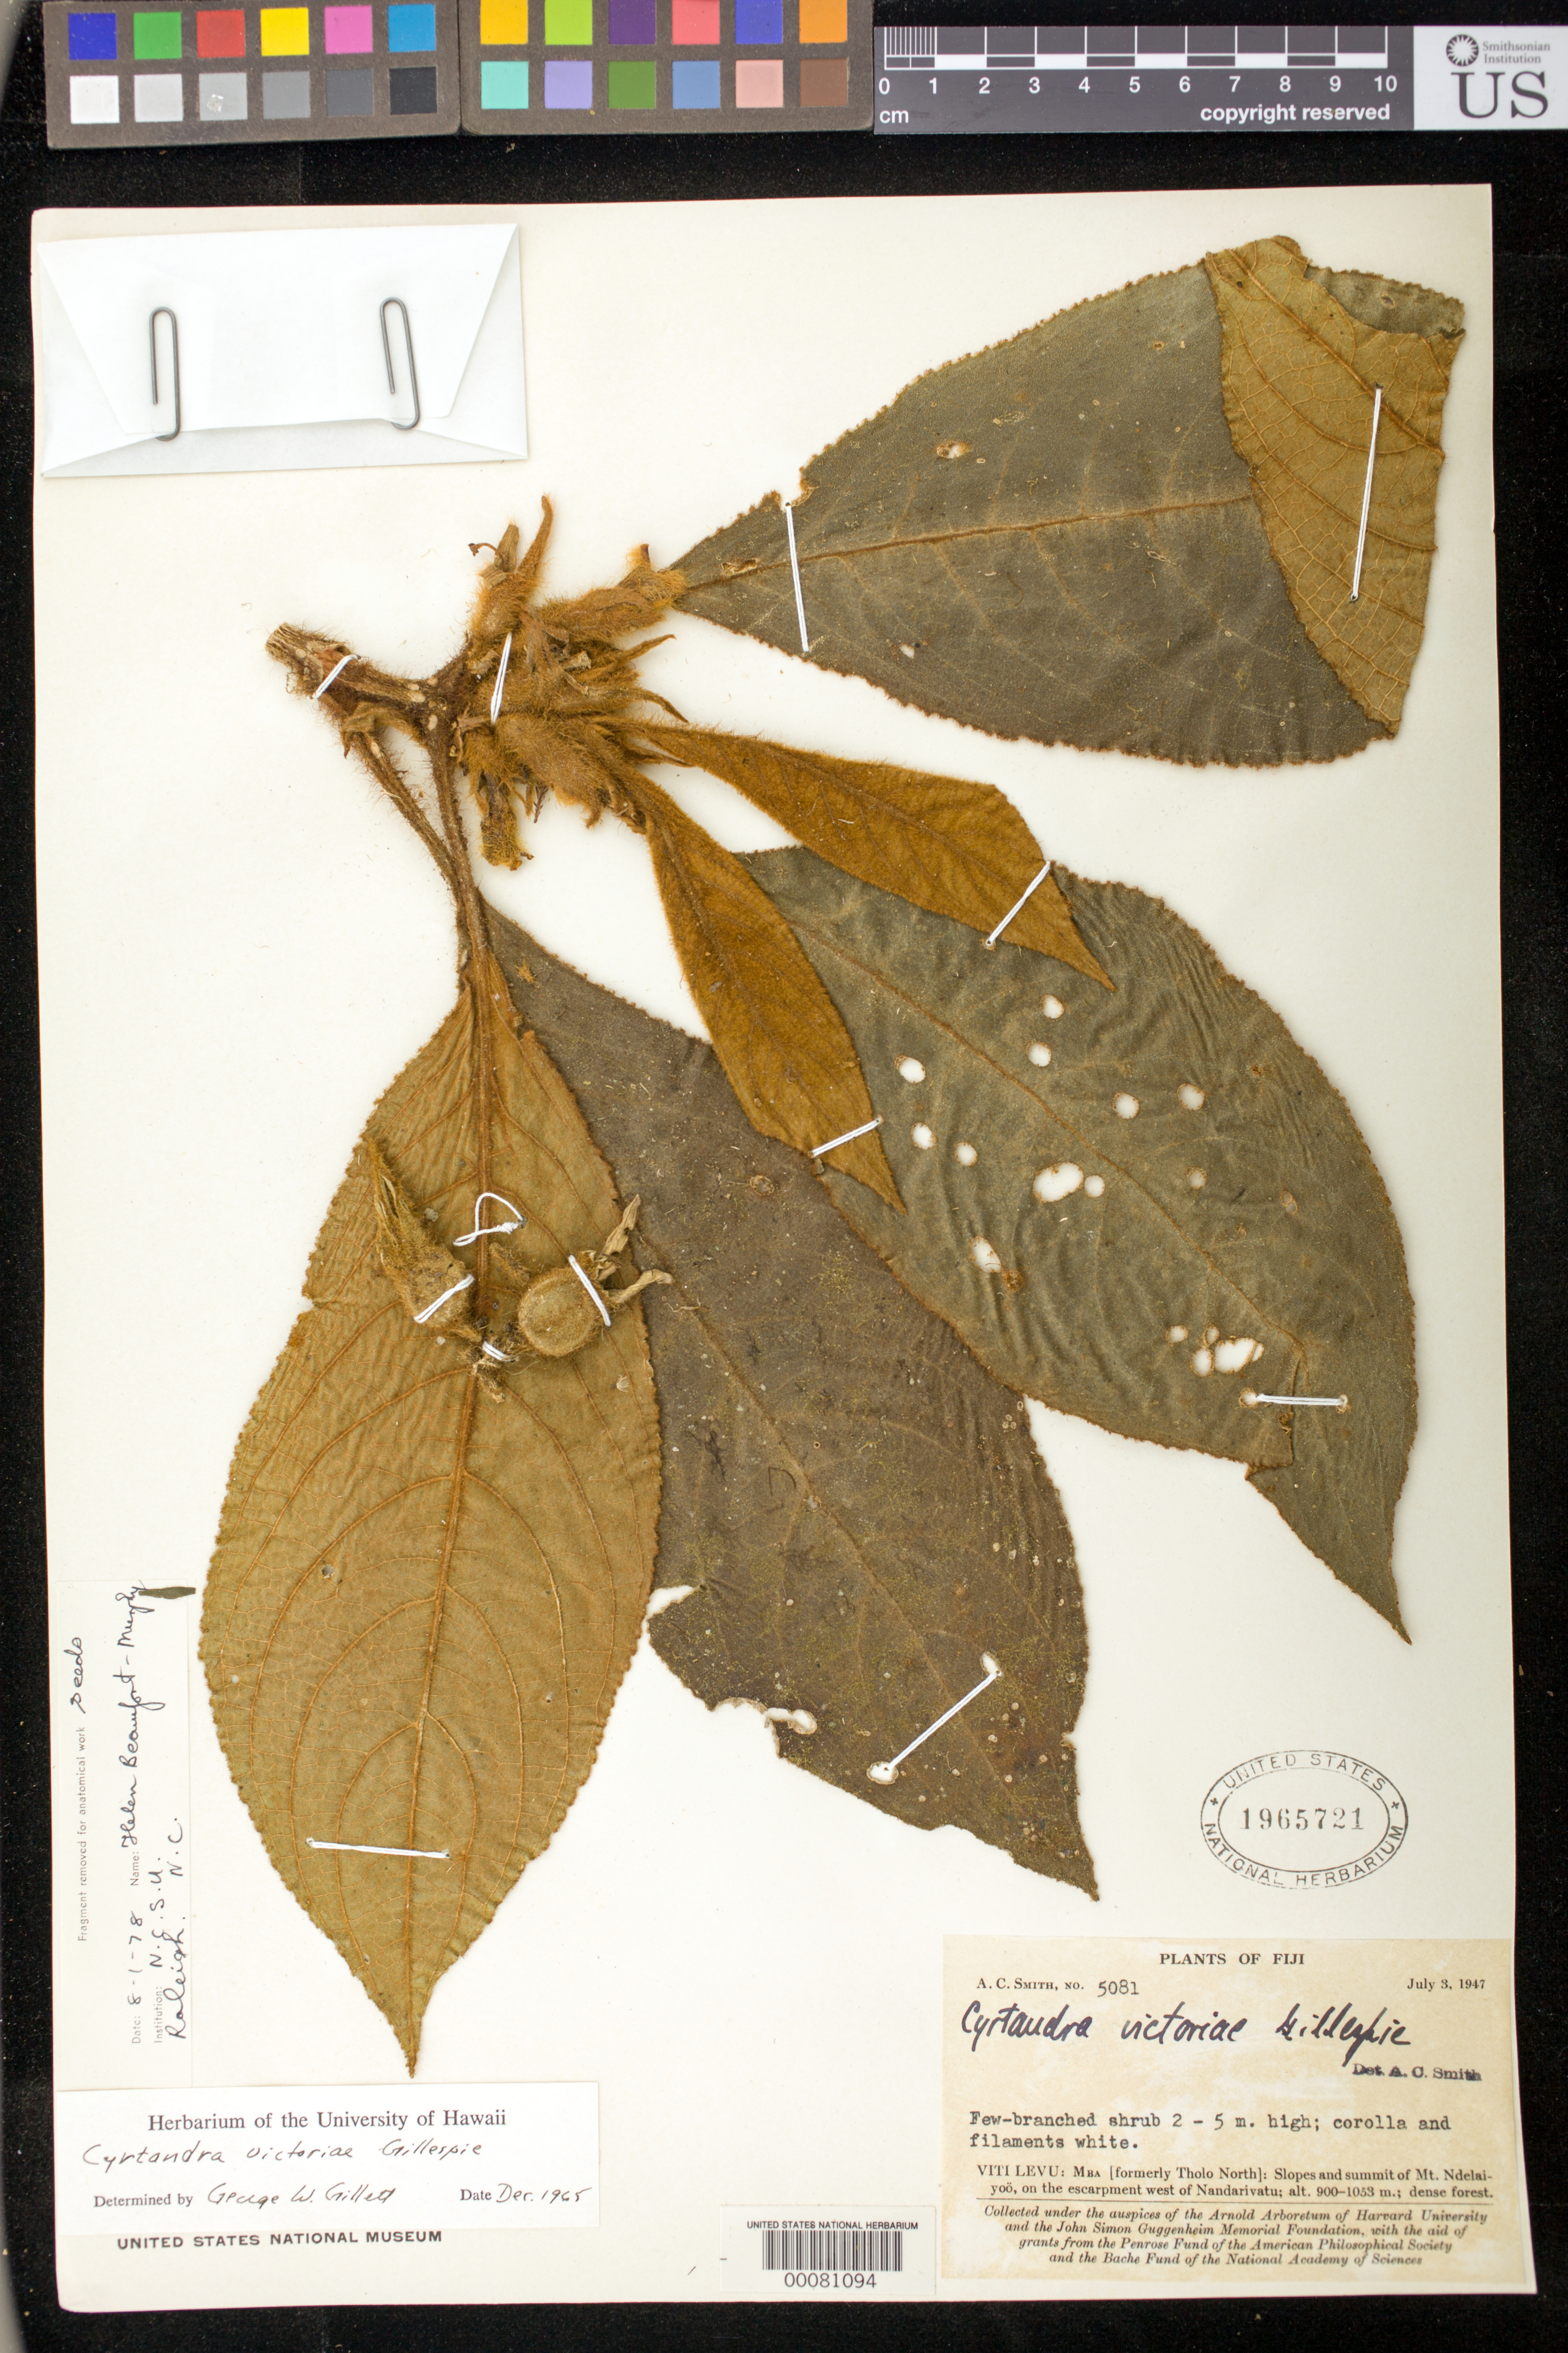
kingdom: Plantae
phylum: Tracheophyta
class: Magnoliopsida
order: Lamiales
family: Gesneriaceae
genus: Cyrtandra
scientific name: Cyrtandra victoriae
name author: Gillespie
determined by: Gillett, G. W.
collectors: A. C. Smith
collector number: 5081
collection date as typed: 03 Jul 1947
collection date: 1947-07-03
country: Fiji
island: Viti Levu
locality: Mba ¢formerly tholo north!, slopes and summit of mt ndelaiyoo, on the escarpment w of nandarivatu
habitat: Dense forest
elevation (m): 900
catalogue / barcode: US 1965721